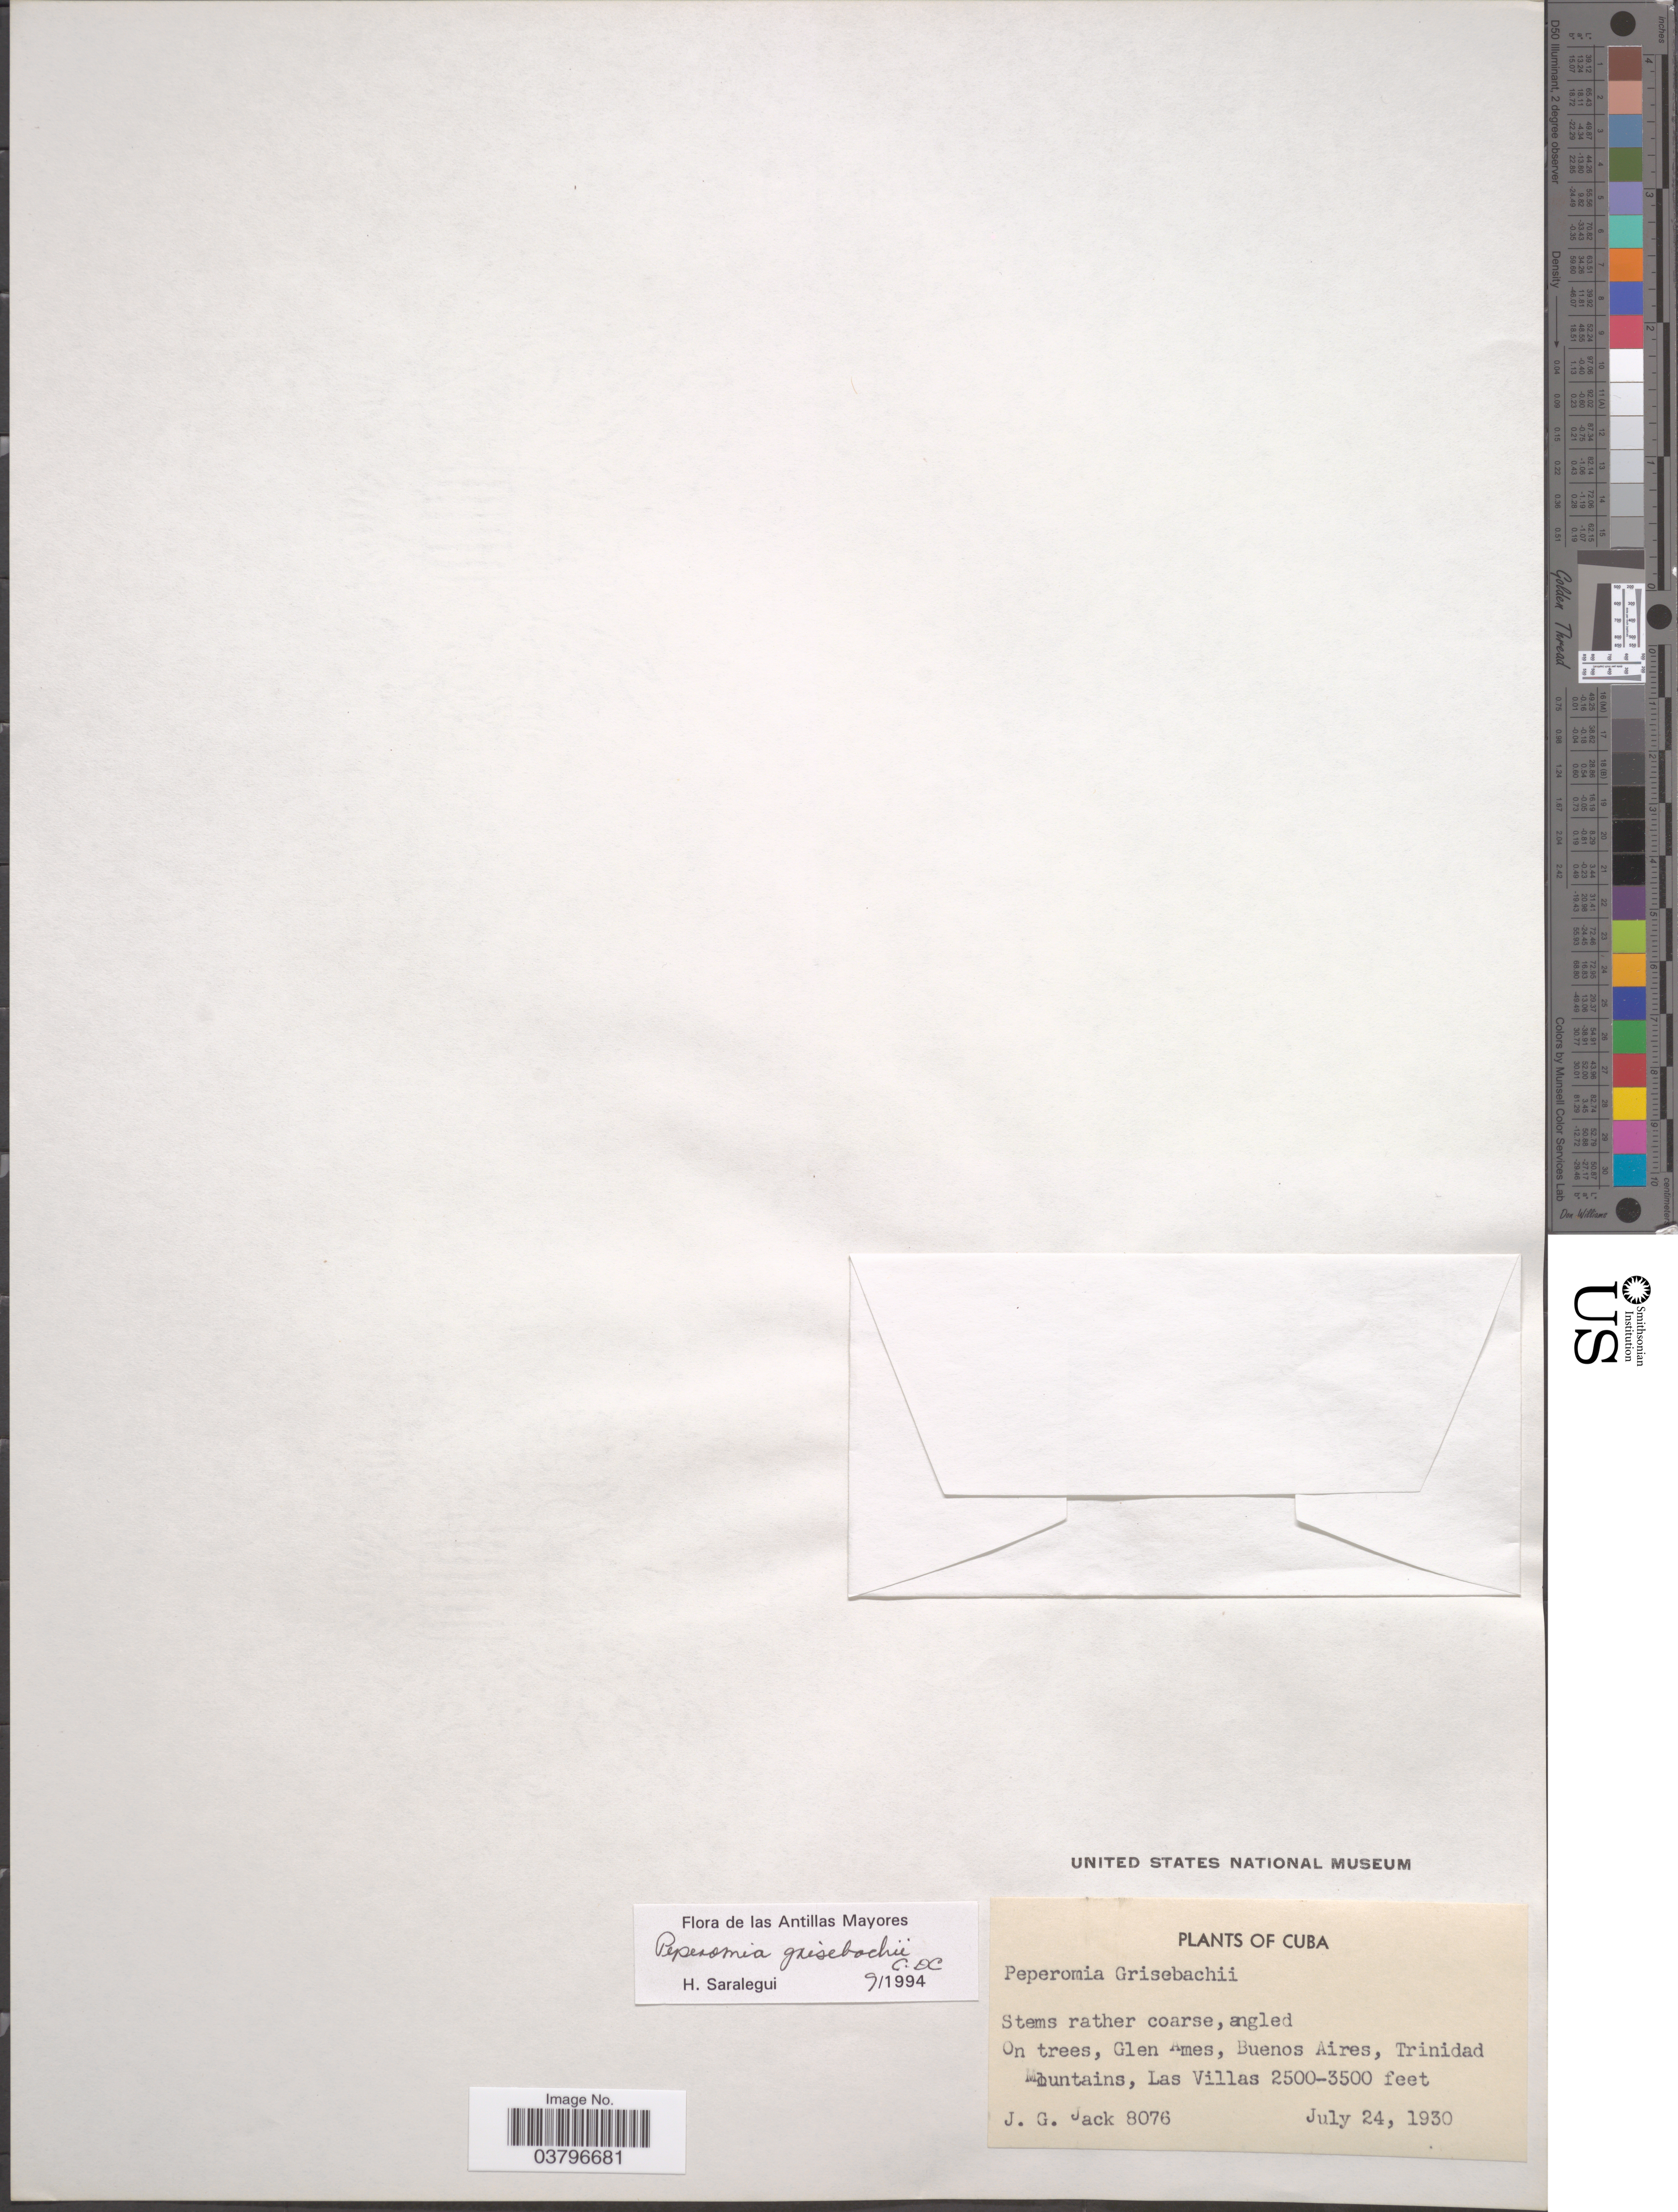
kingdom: Plantae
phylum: Tracheophyta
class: Magnoliopsida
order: Piperales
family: Piperaceae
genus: Peperomia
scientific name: Peperomia grisebachii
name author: C. DC.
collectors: J. G. Jack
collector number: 8076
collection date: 1930-07-24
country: Cuba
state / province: Las Villas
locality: On trees, Glen Ames, Buenos Aires, Trinidad Mountains, Las Villas.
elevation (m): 762